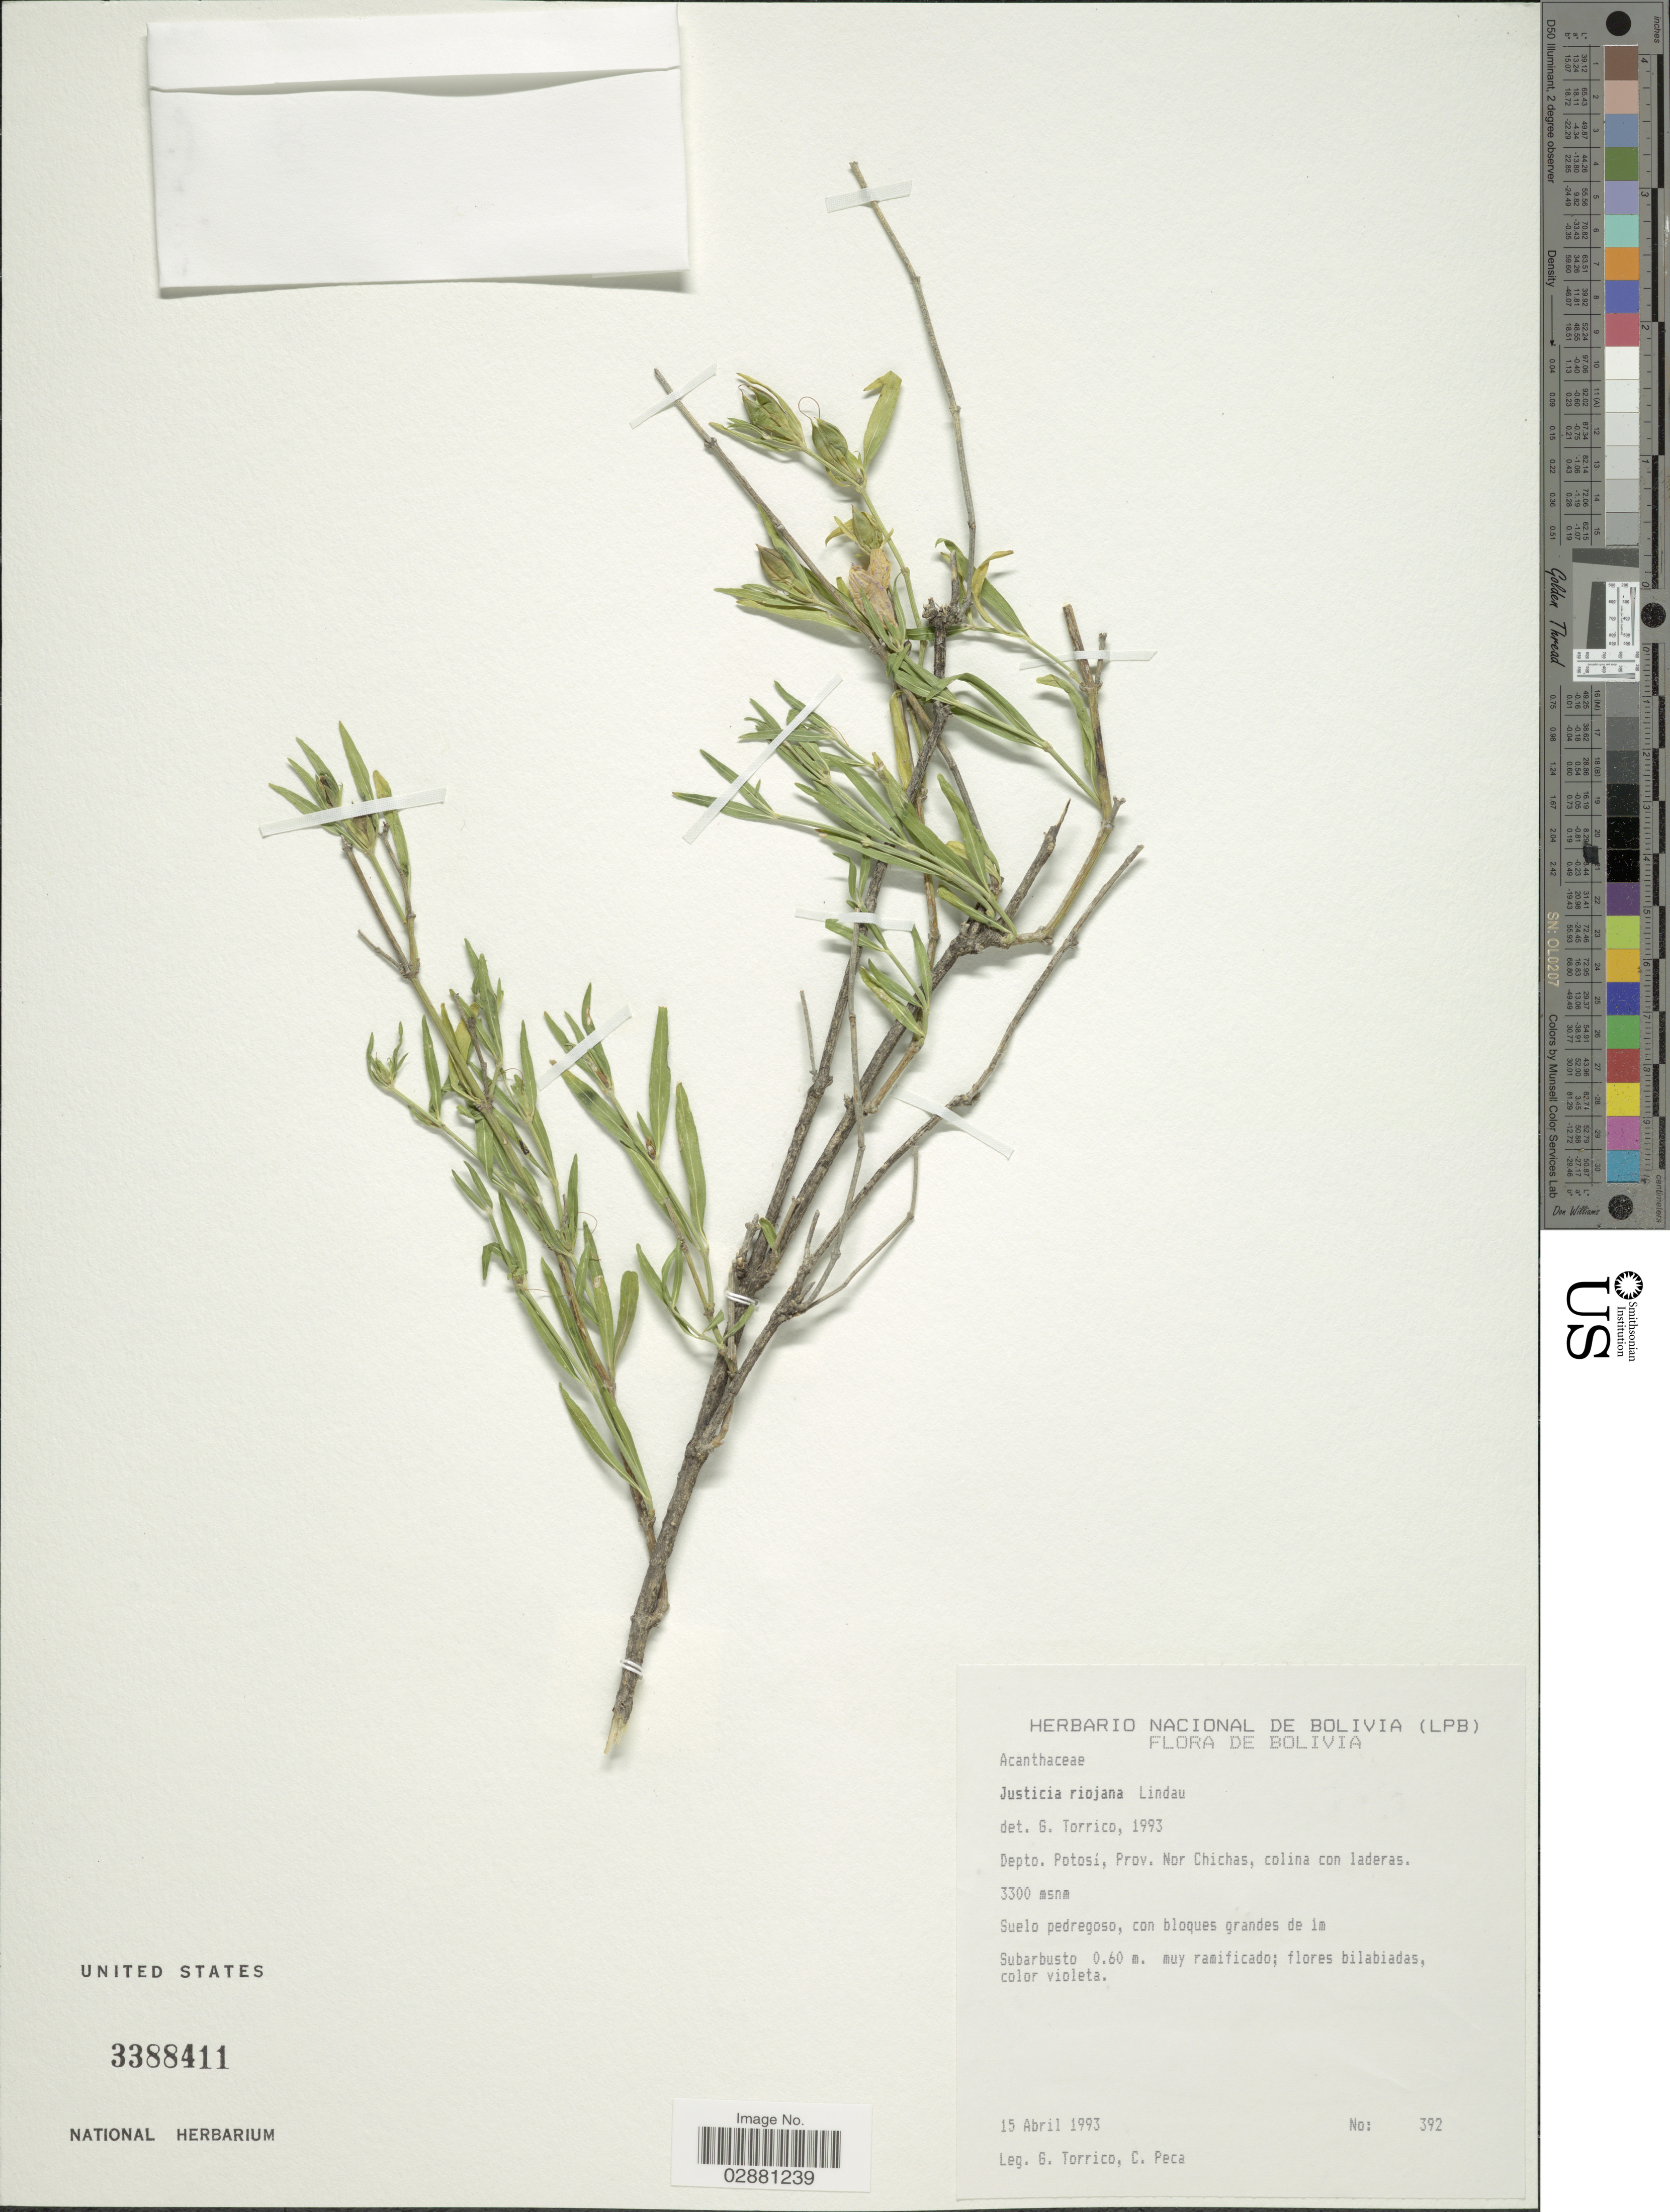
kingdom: Plantae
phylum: Tracheophyta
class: Magnoliopsida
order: Lamiales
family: Acanthaceae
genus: Justicia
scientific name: Justicia tweediana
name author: (Nees) Griseb.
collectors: G. Torrico & C. Peca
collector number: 392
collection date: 1993-04-15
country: Bolivia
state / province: Potosi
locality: Depto. Potosi, Prov. Nor Chichas, colina con laderas.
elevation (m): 3300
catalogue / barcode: US 3388411